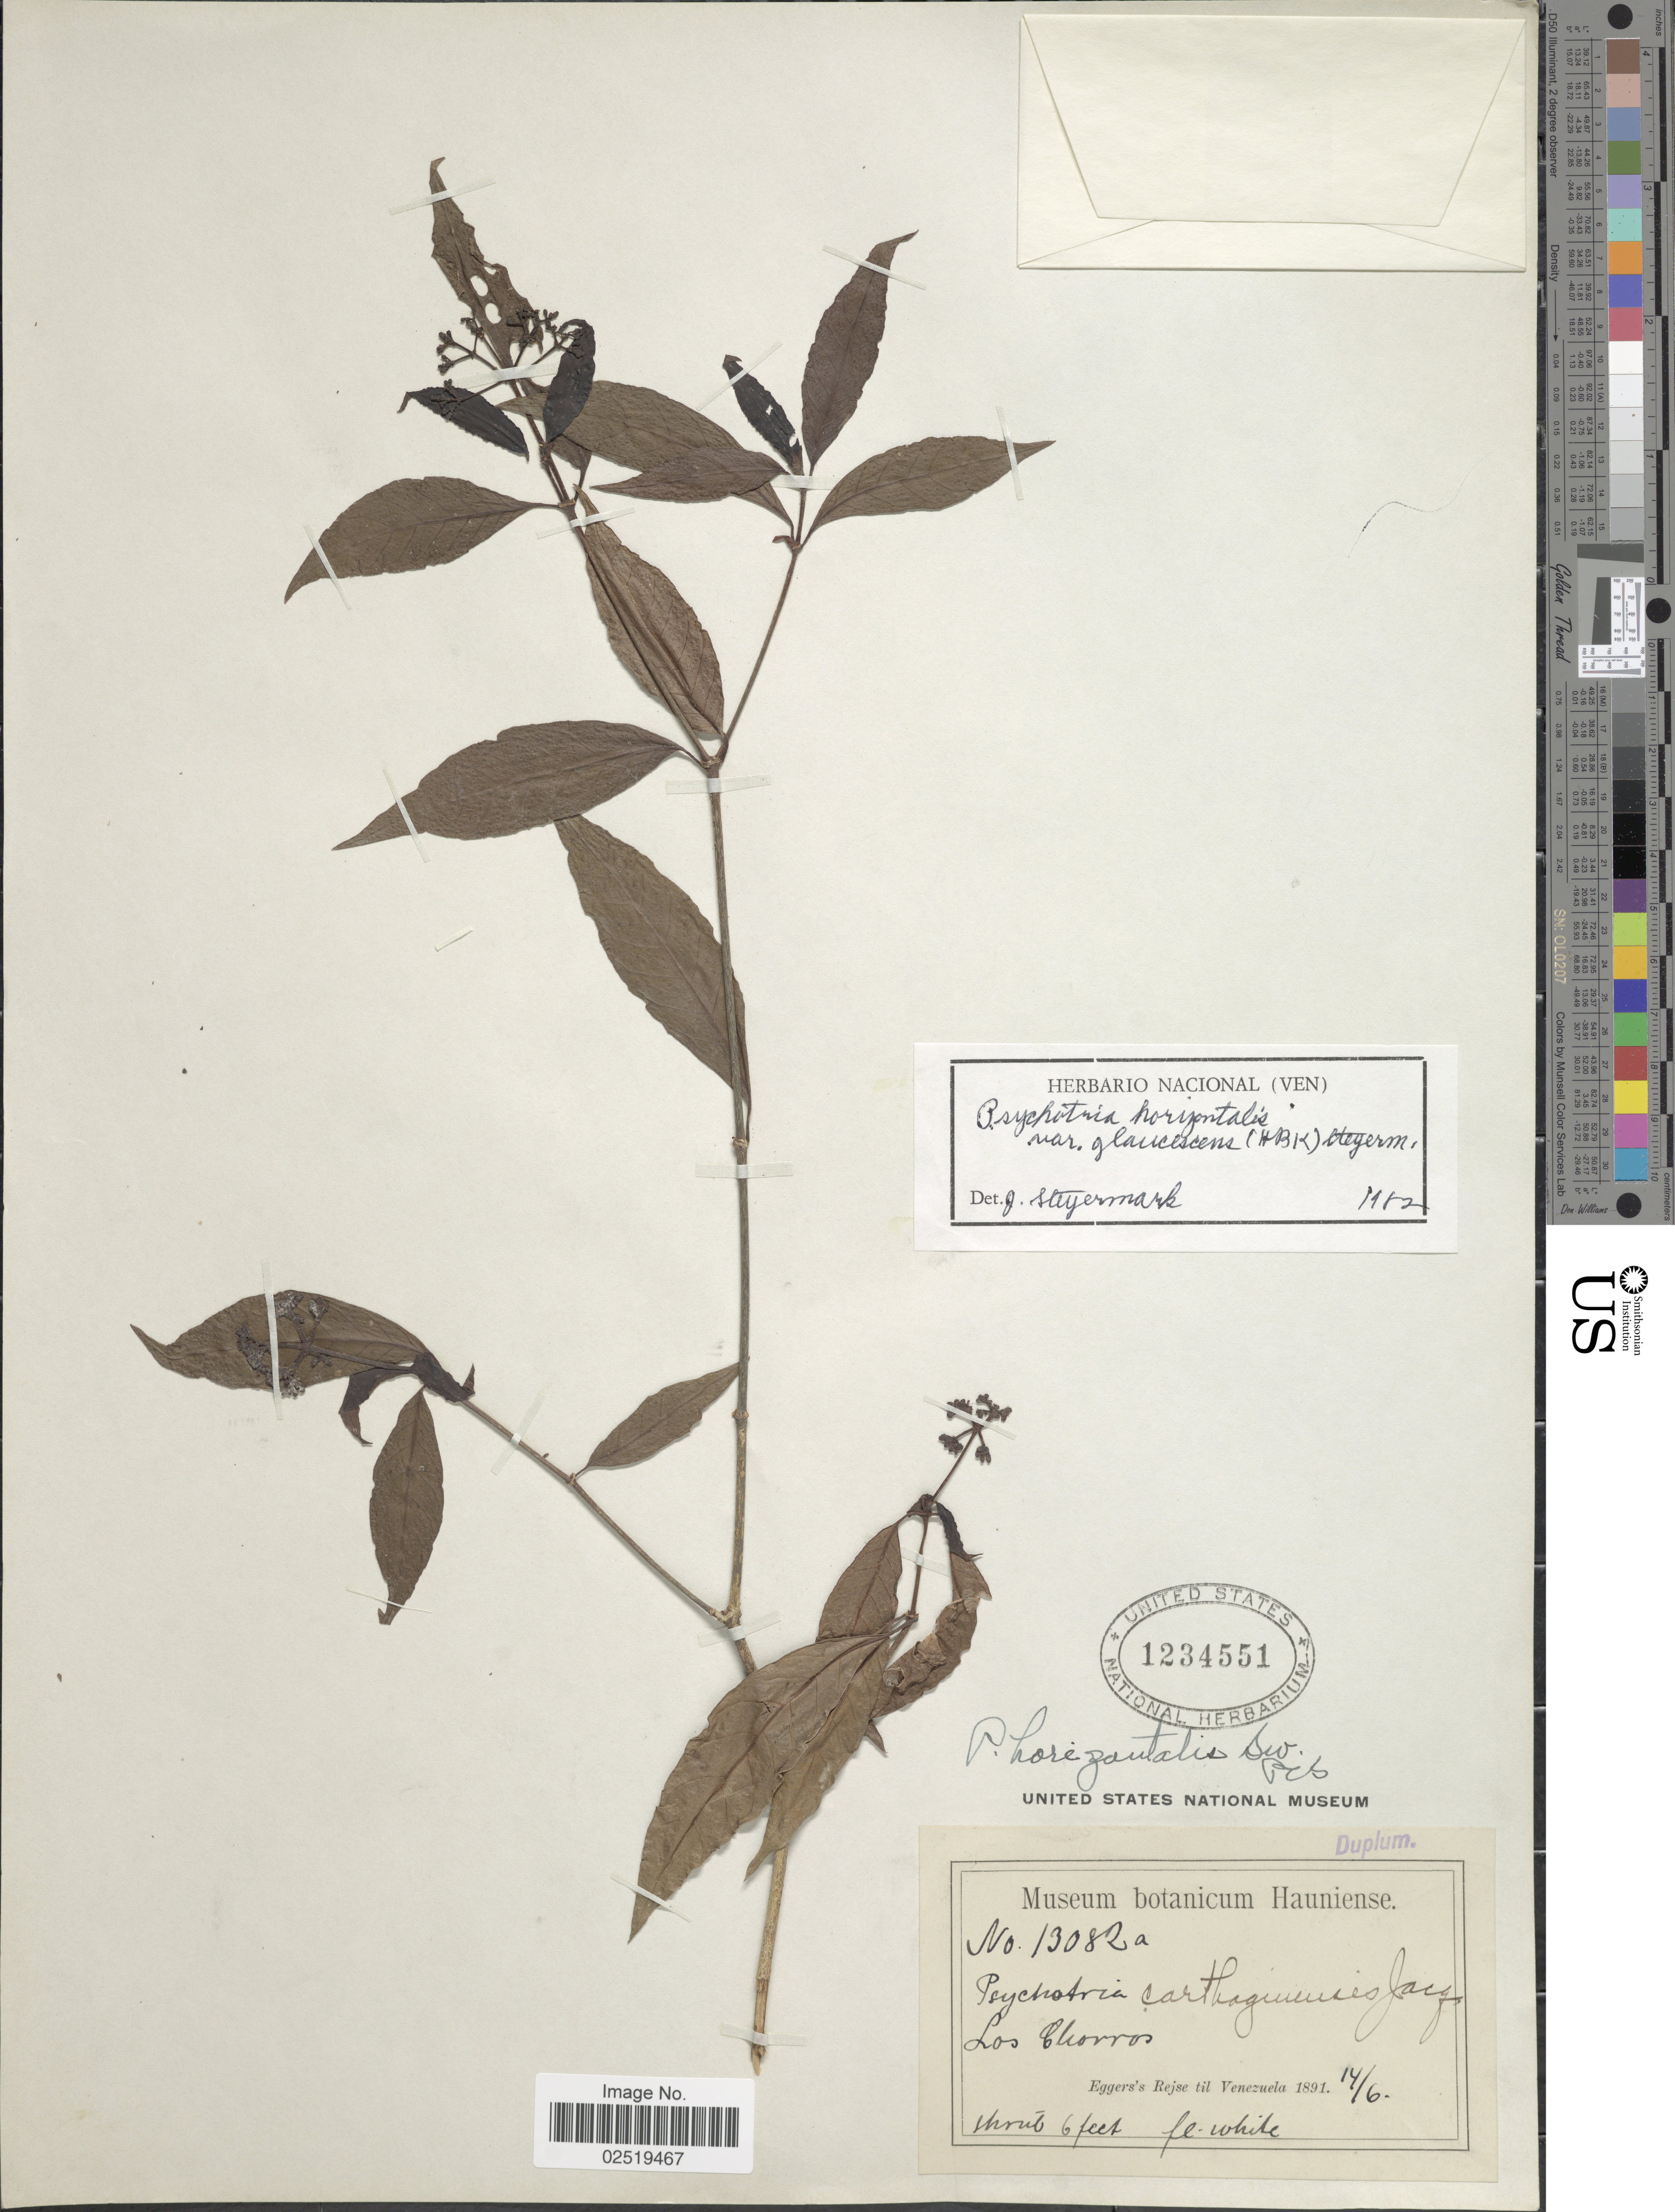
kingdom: Plantae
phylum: Tracheophyta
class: Magnoliopsida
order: Gentianales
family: Rubiaceae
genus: Psychotria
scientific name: Psychotria horizontalis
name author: Sw.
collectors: -. Eggers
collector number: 13082*a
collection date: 1891-06-14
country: Venezuela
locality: Los Chorros.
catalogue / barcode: US 1234551